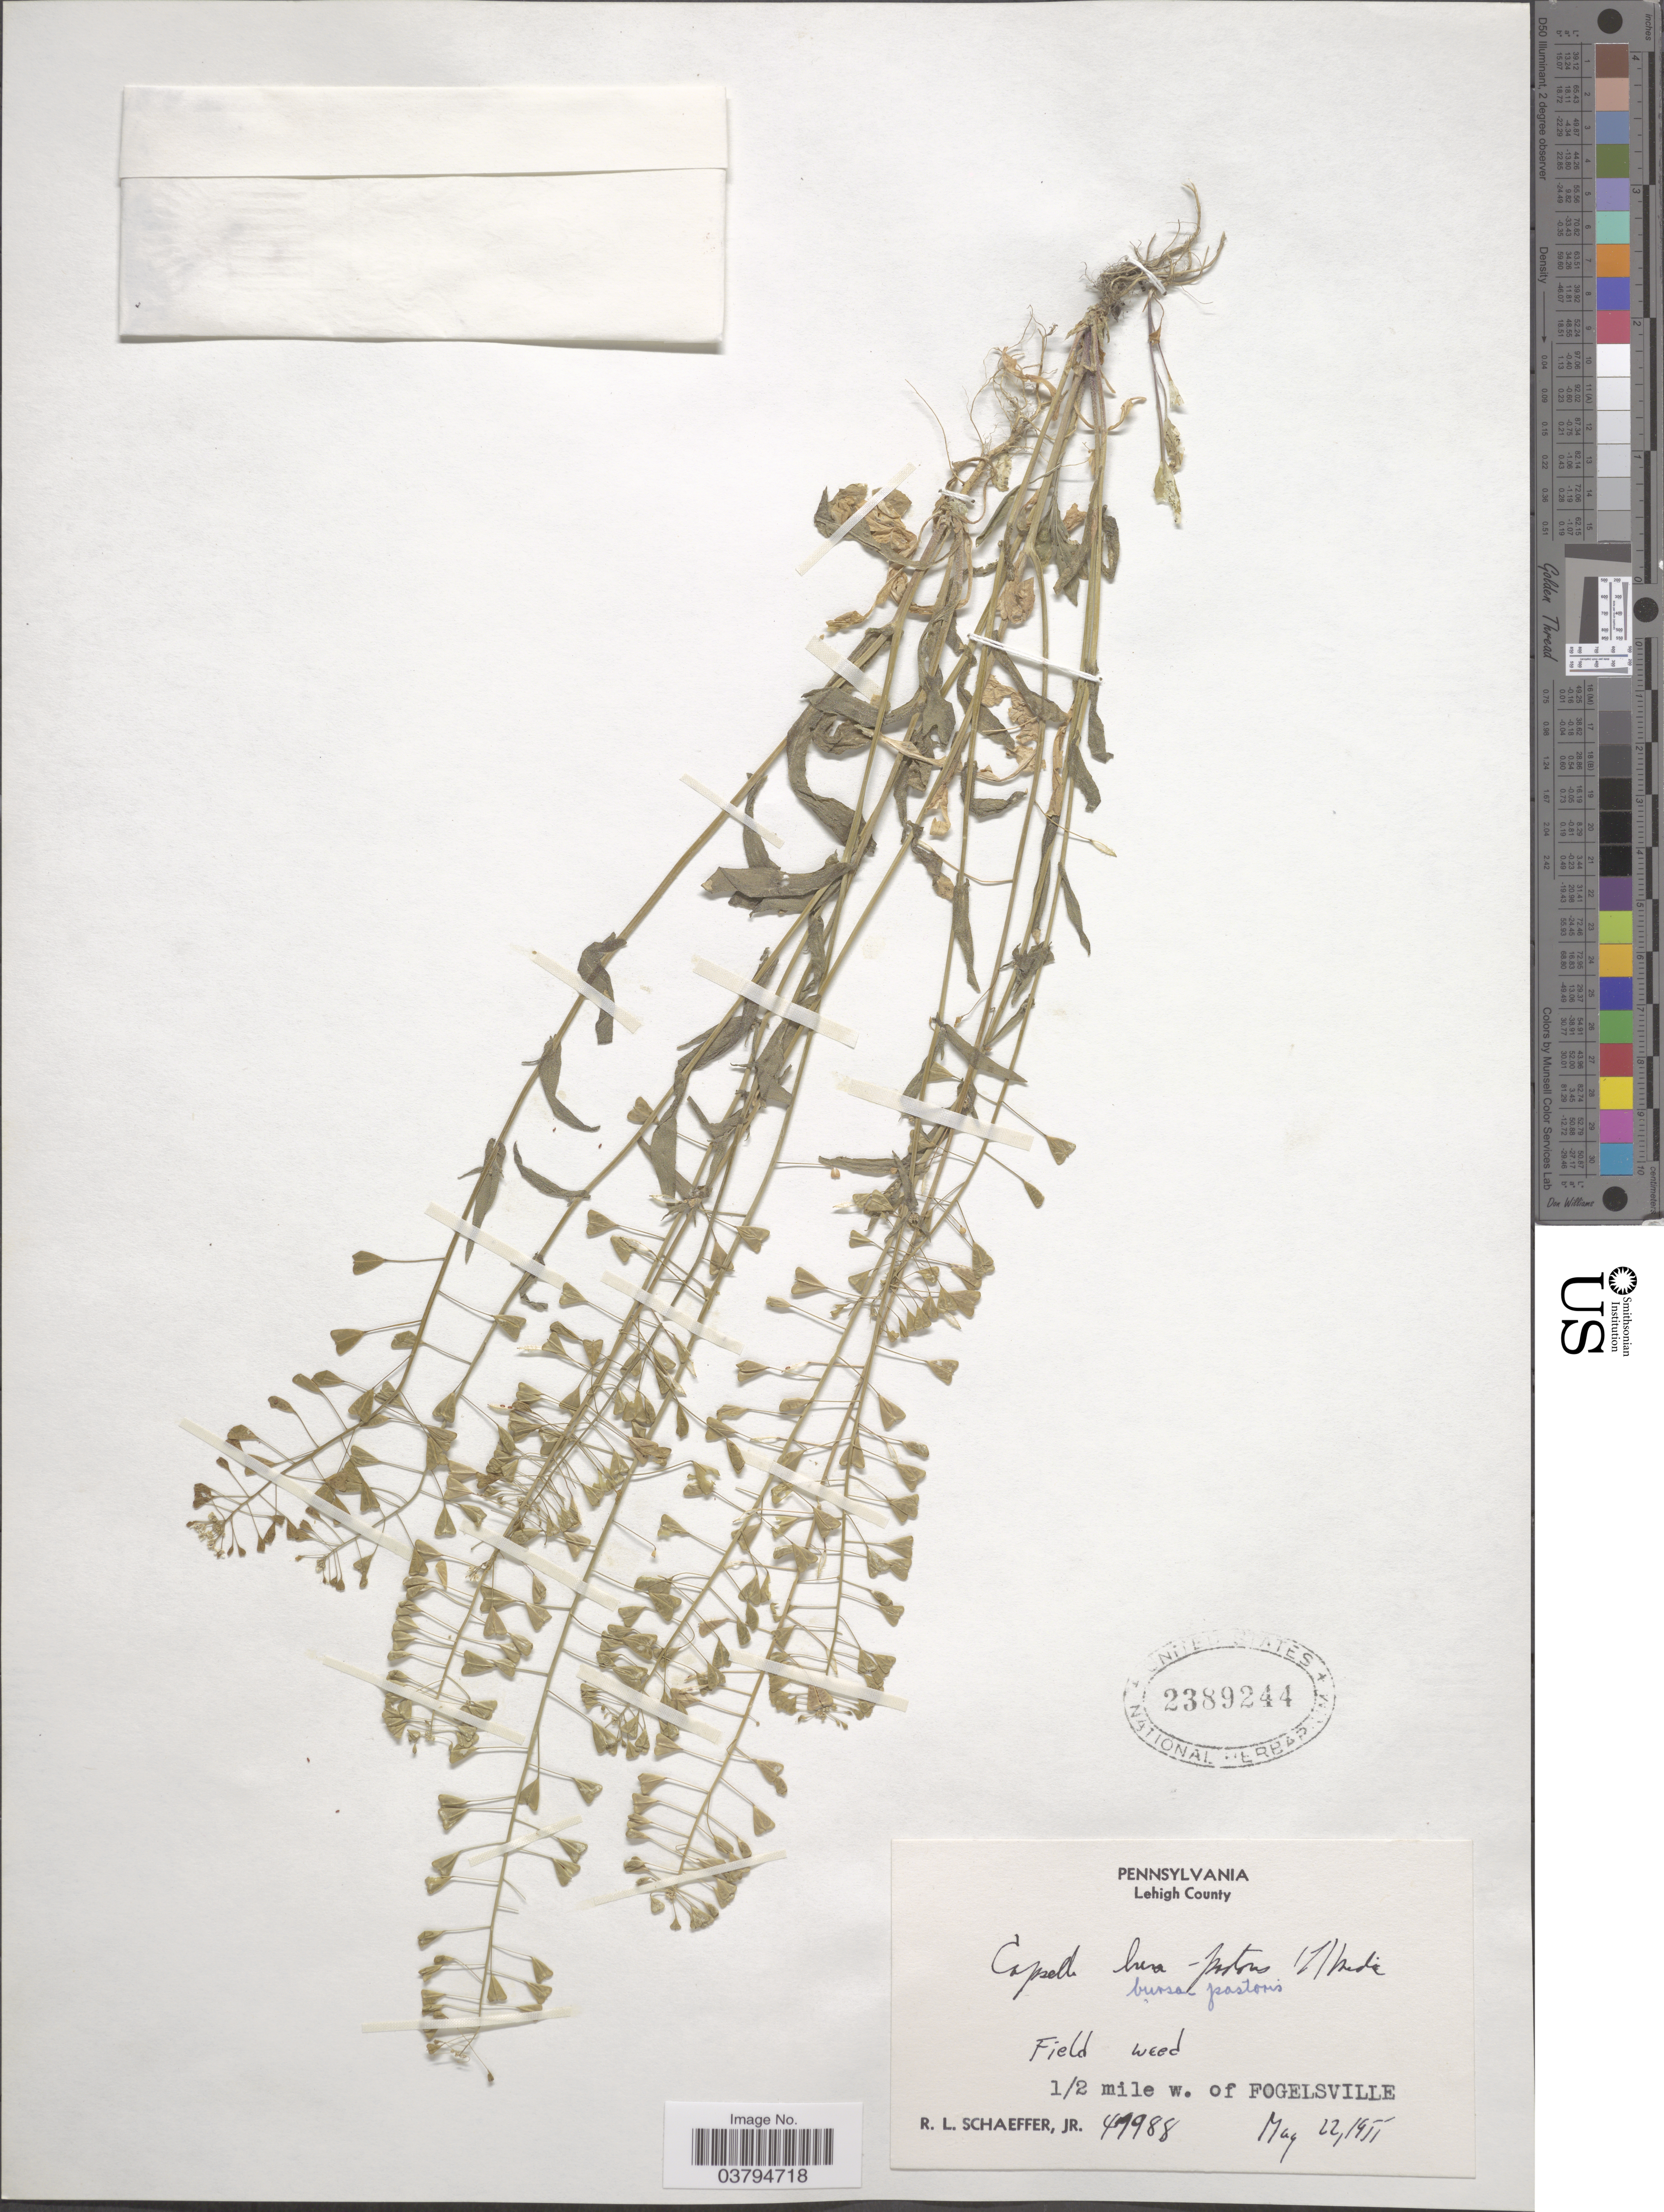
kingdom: Plantae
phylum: Tracheophyta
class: Magnoliopsida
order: Brassicales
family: Brassicaceae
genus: Capsella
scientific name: Capsella bursa-pastoris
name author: (L.) Medik.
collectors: R. L. Schaeffer Jr.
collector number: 49988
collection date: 1955-05-22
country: United States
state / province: Pennsylvania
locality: Lehigh County. ½ mile w. of Fogelsville.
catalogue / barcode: US 2389244